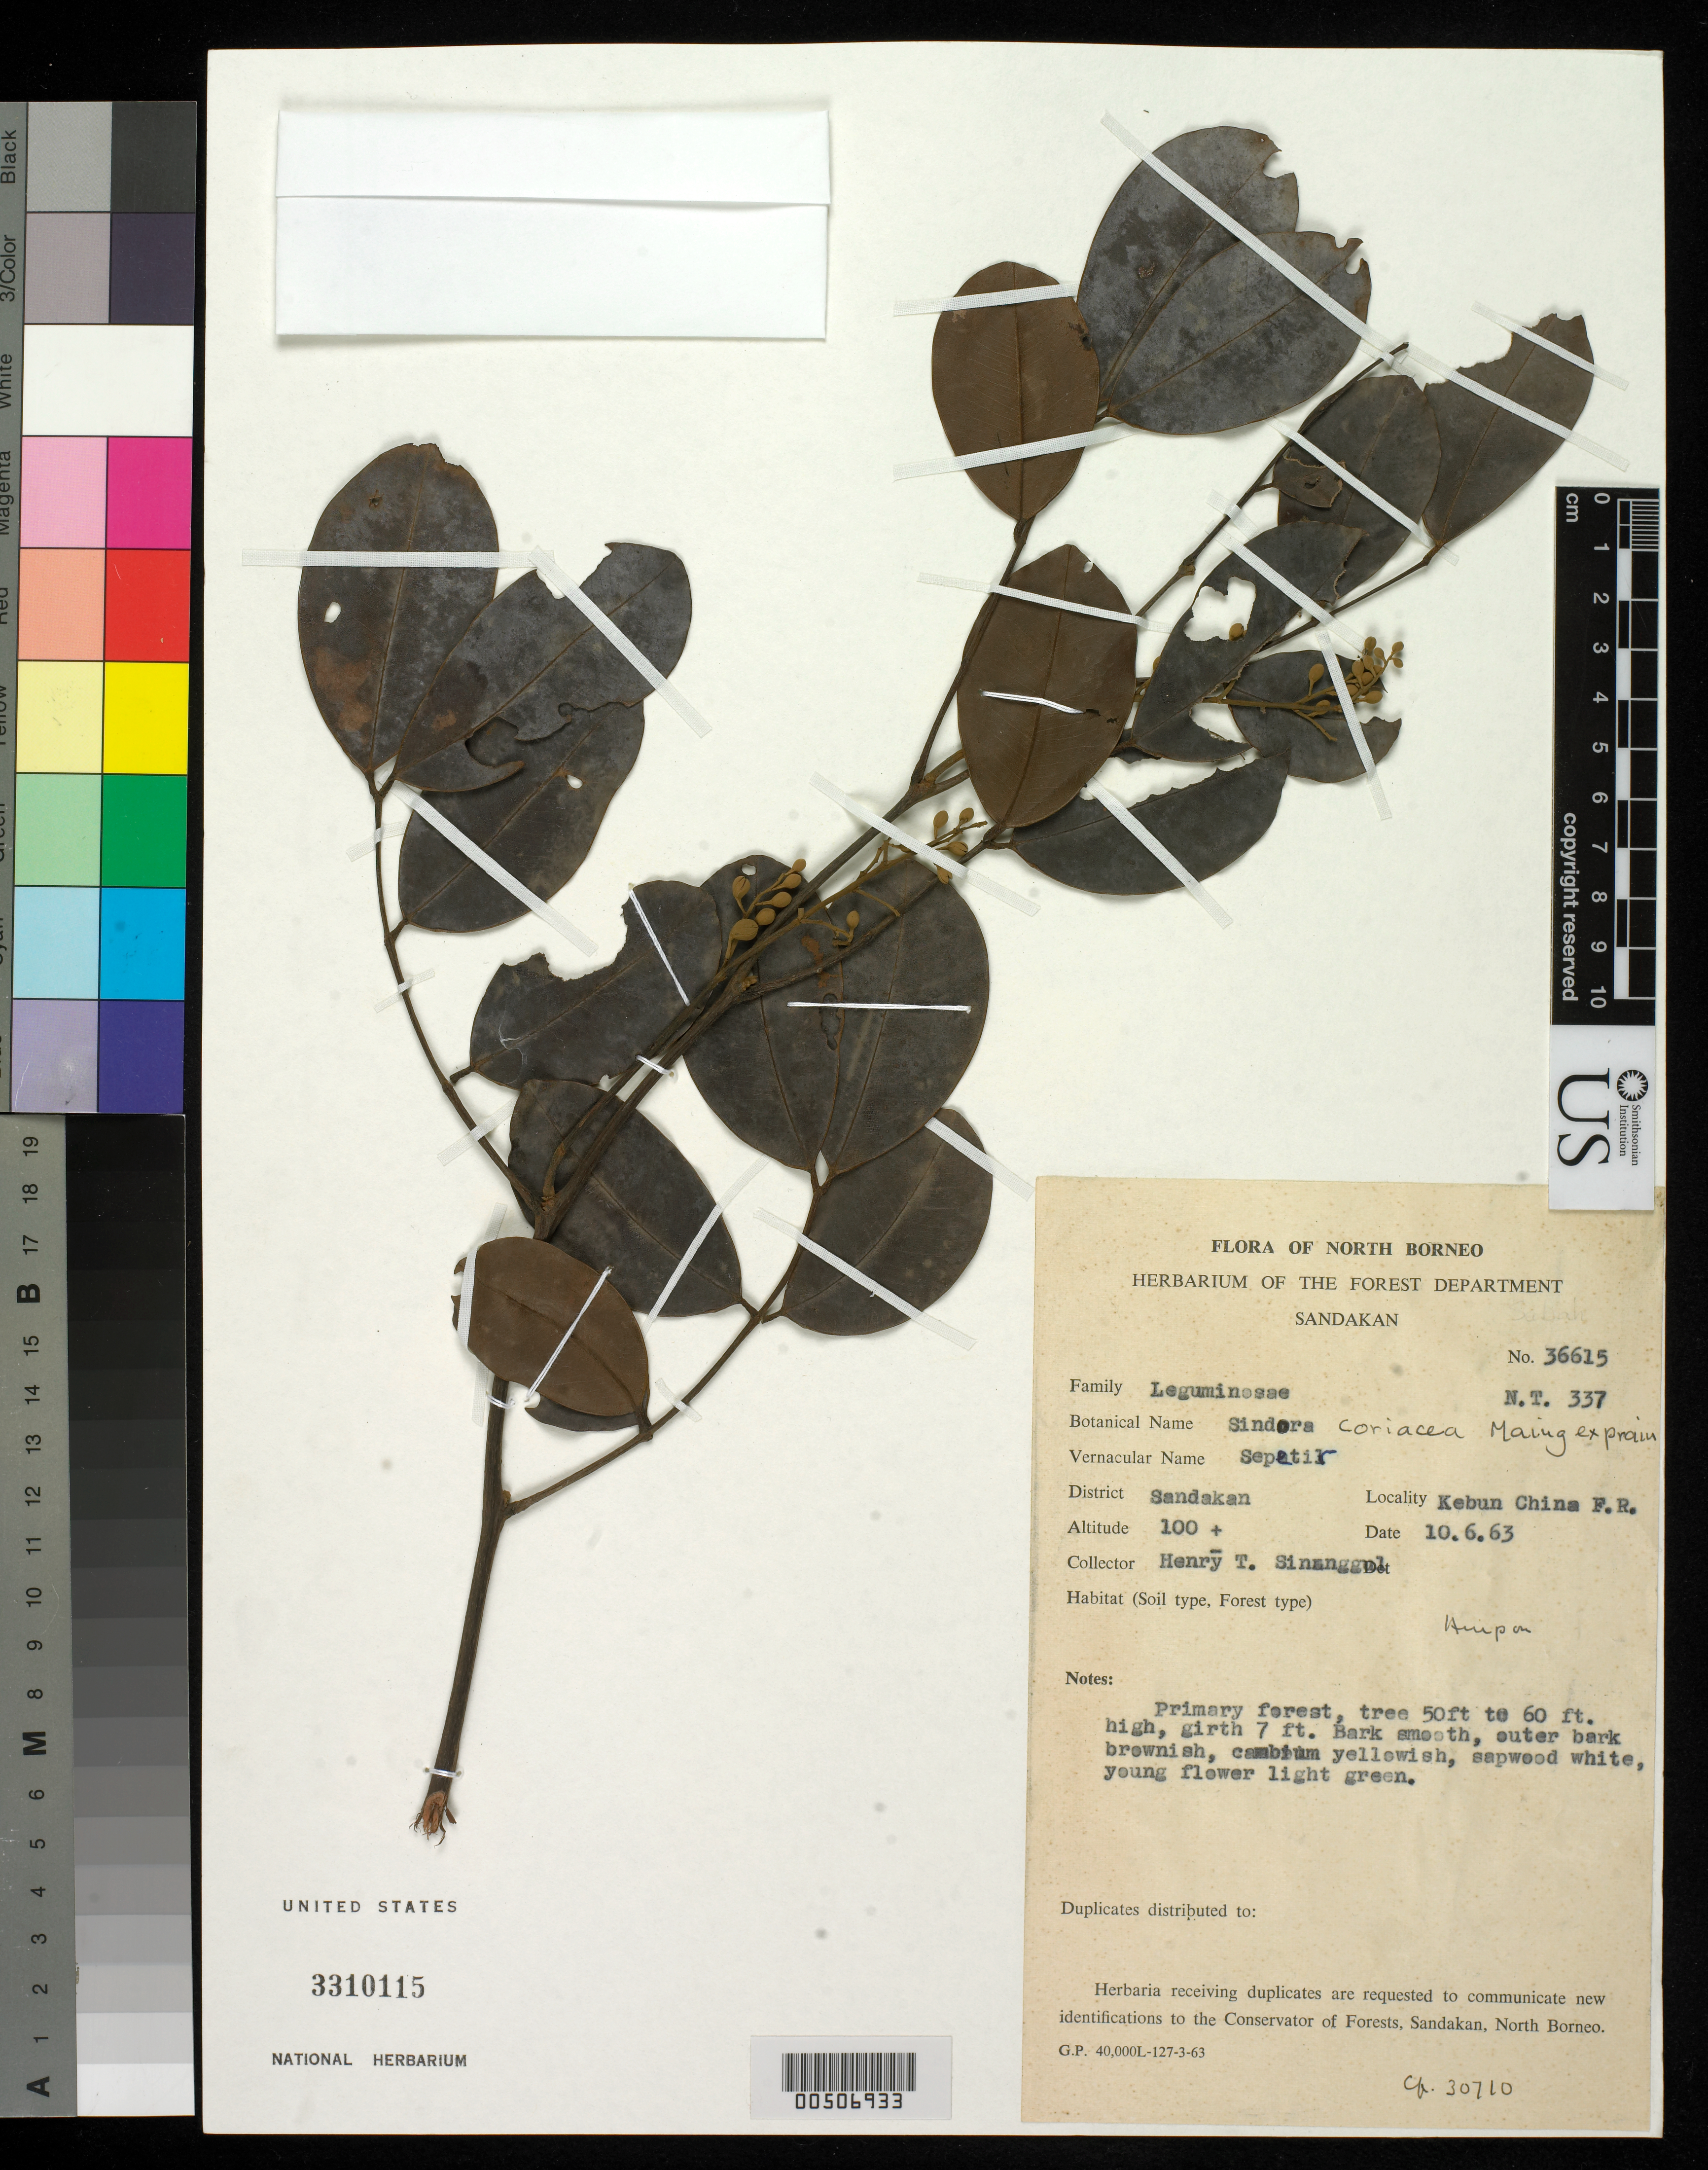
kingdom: Plantae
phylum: Tracheophyta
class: Magnoliopsida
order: Fabales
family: Fabaceae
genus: Sindora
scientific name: Sindora coriacea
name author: (Baker) Prain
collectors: H. Sinanggol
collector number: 36615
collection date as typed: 10 Jun 1963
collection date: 1963-06-10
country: Malaysia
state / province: Sabah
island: Borneo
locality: Sandakan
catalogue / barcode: US 3310115